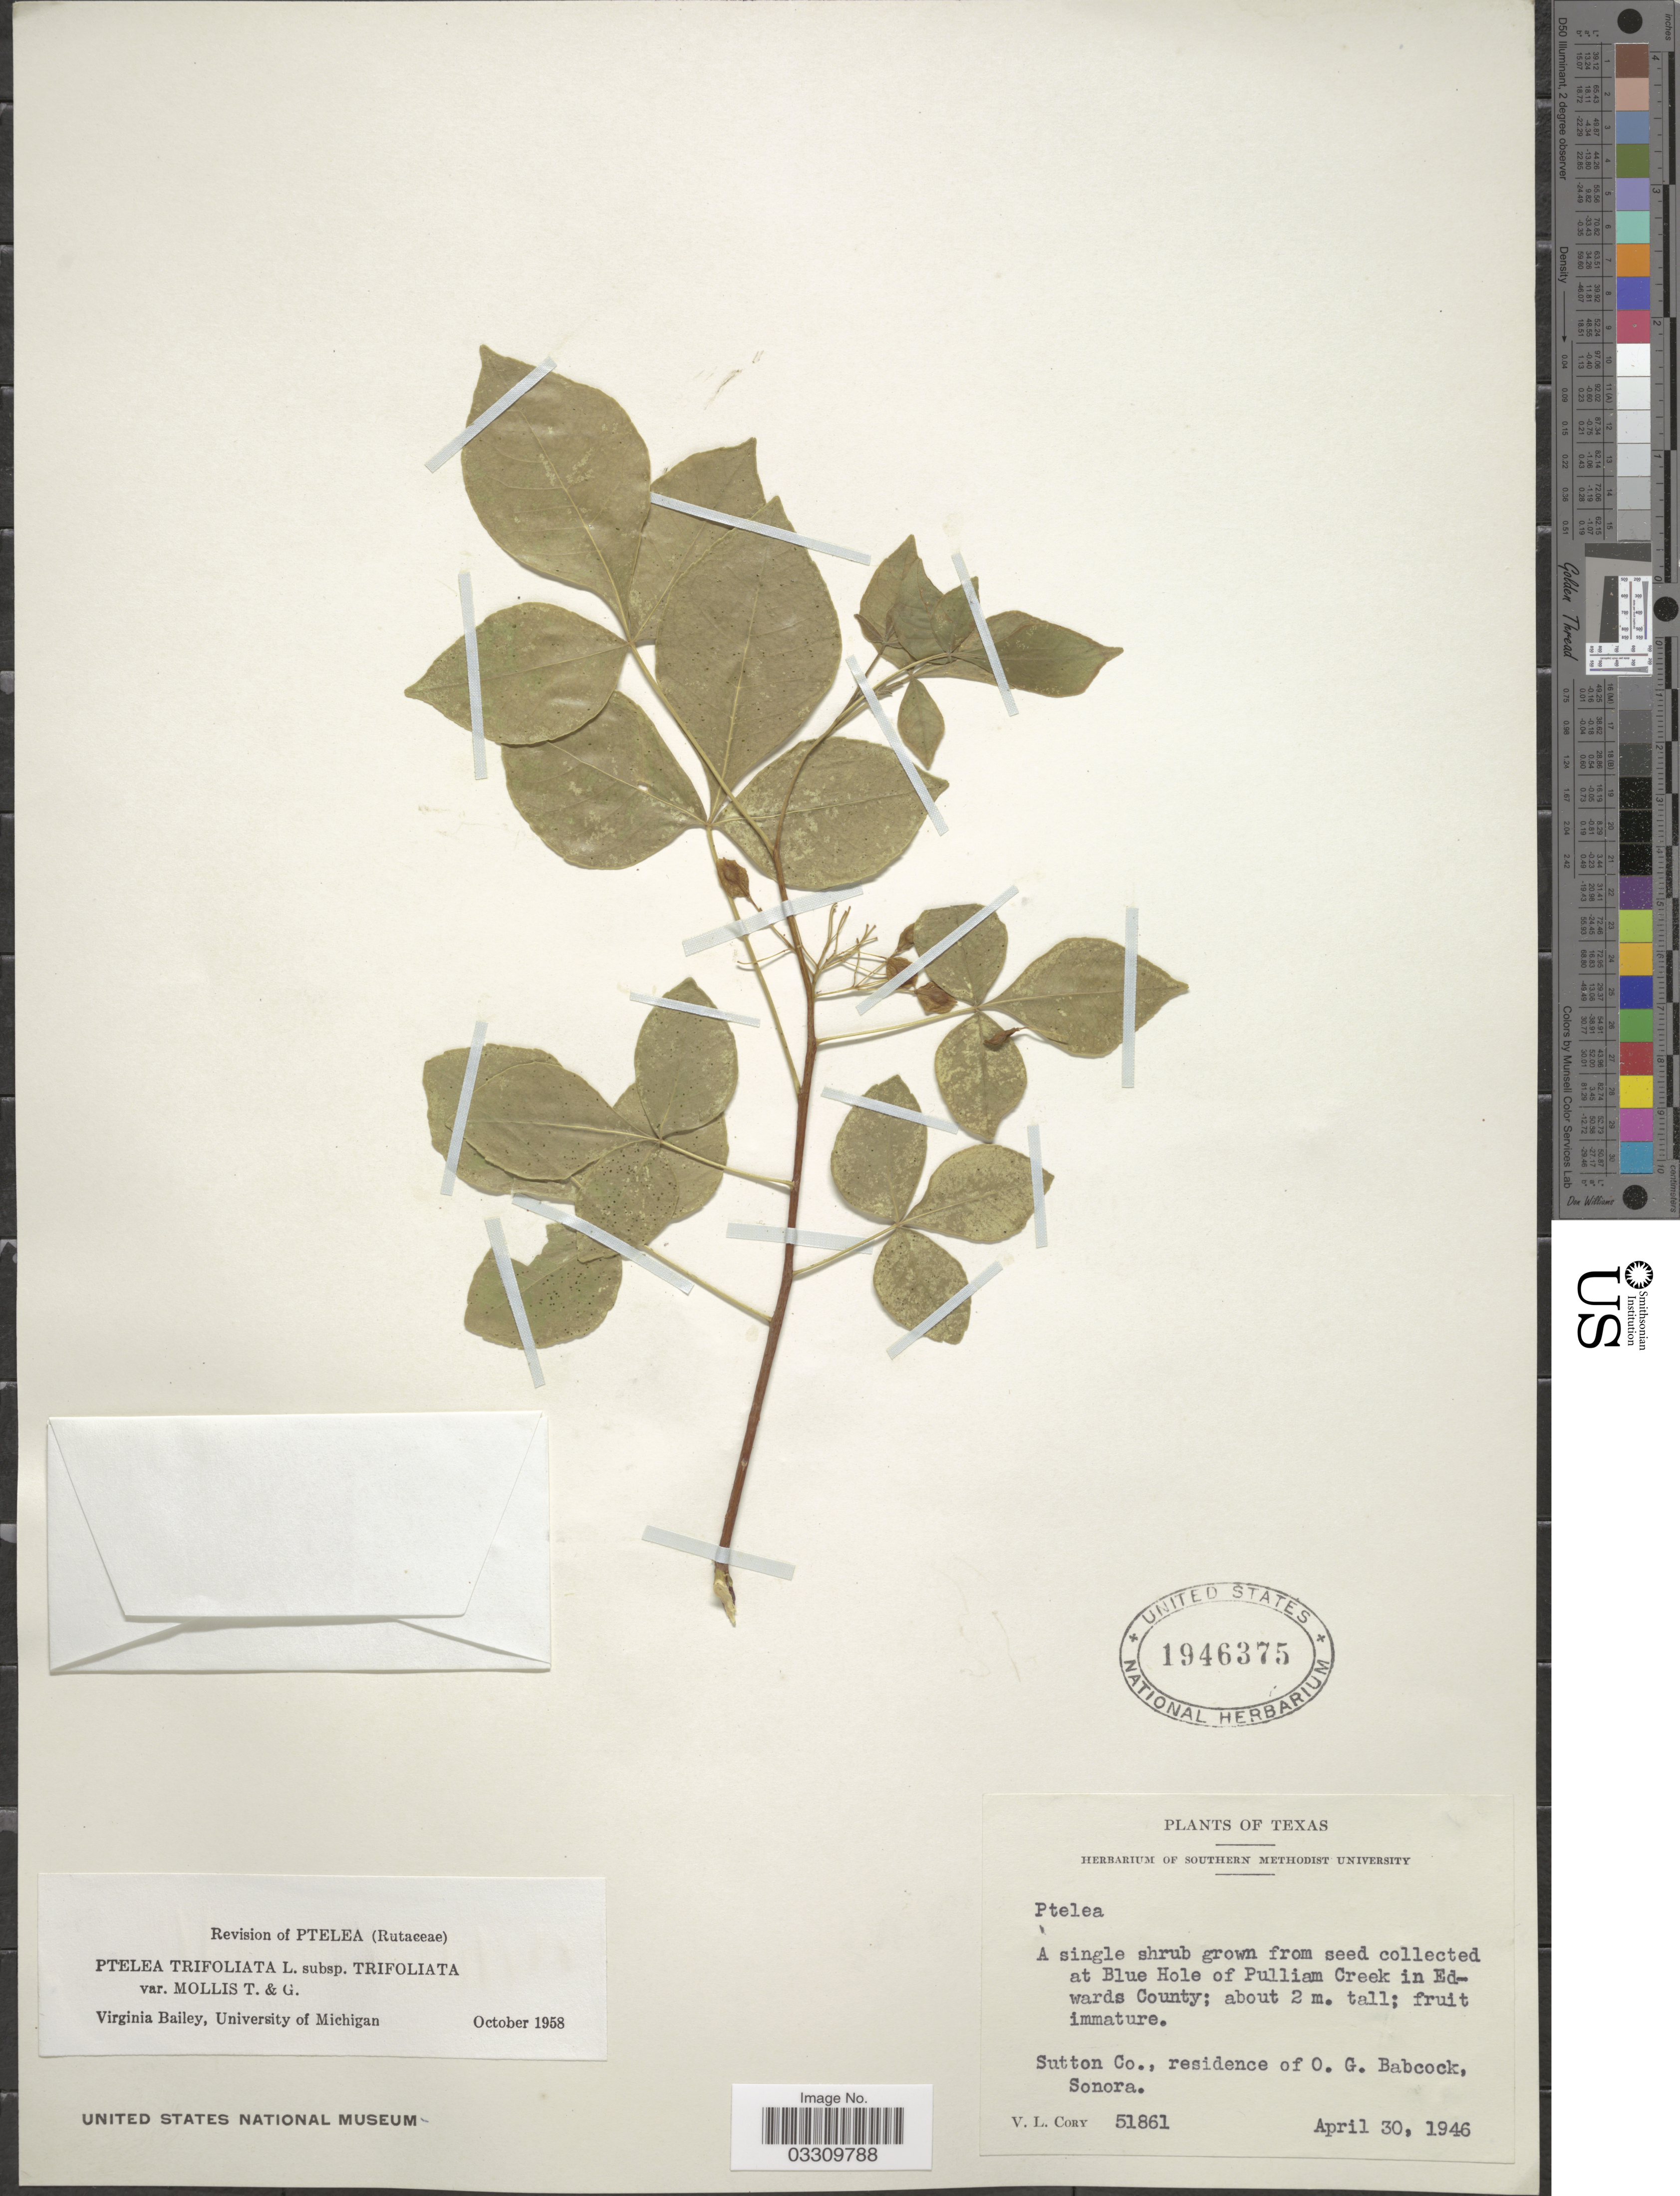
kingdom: Plantae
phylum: Tracheophyta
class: Magnoliopsida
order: Sapindales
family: Rutaceae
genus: Ptelea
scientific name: Ptelea trifoliata var. mollis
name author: Torr. & A. Gray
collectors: V. Cory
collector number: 51861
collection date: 1946-04-30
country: United States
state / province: Texas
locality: Sutton Co., residence of O. G. Babcock, Sonora.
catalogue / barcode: US 1946375